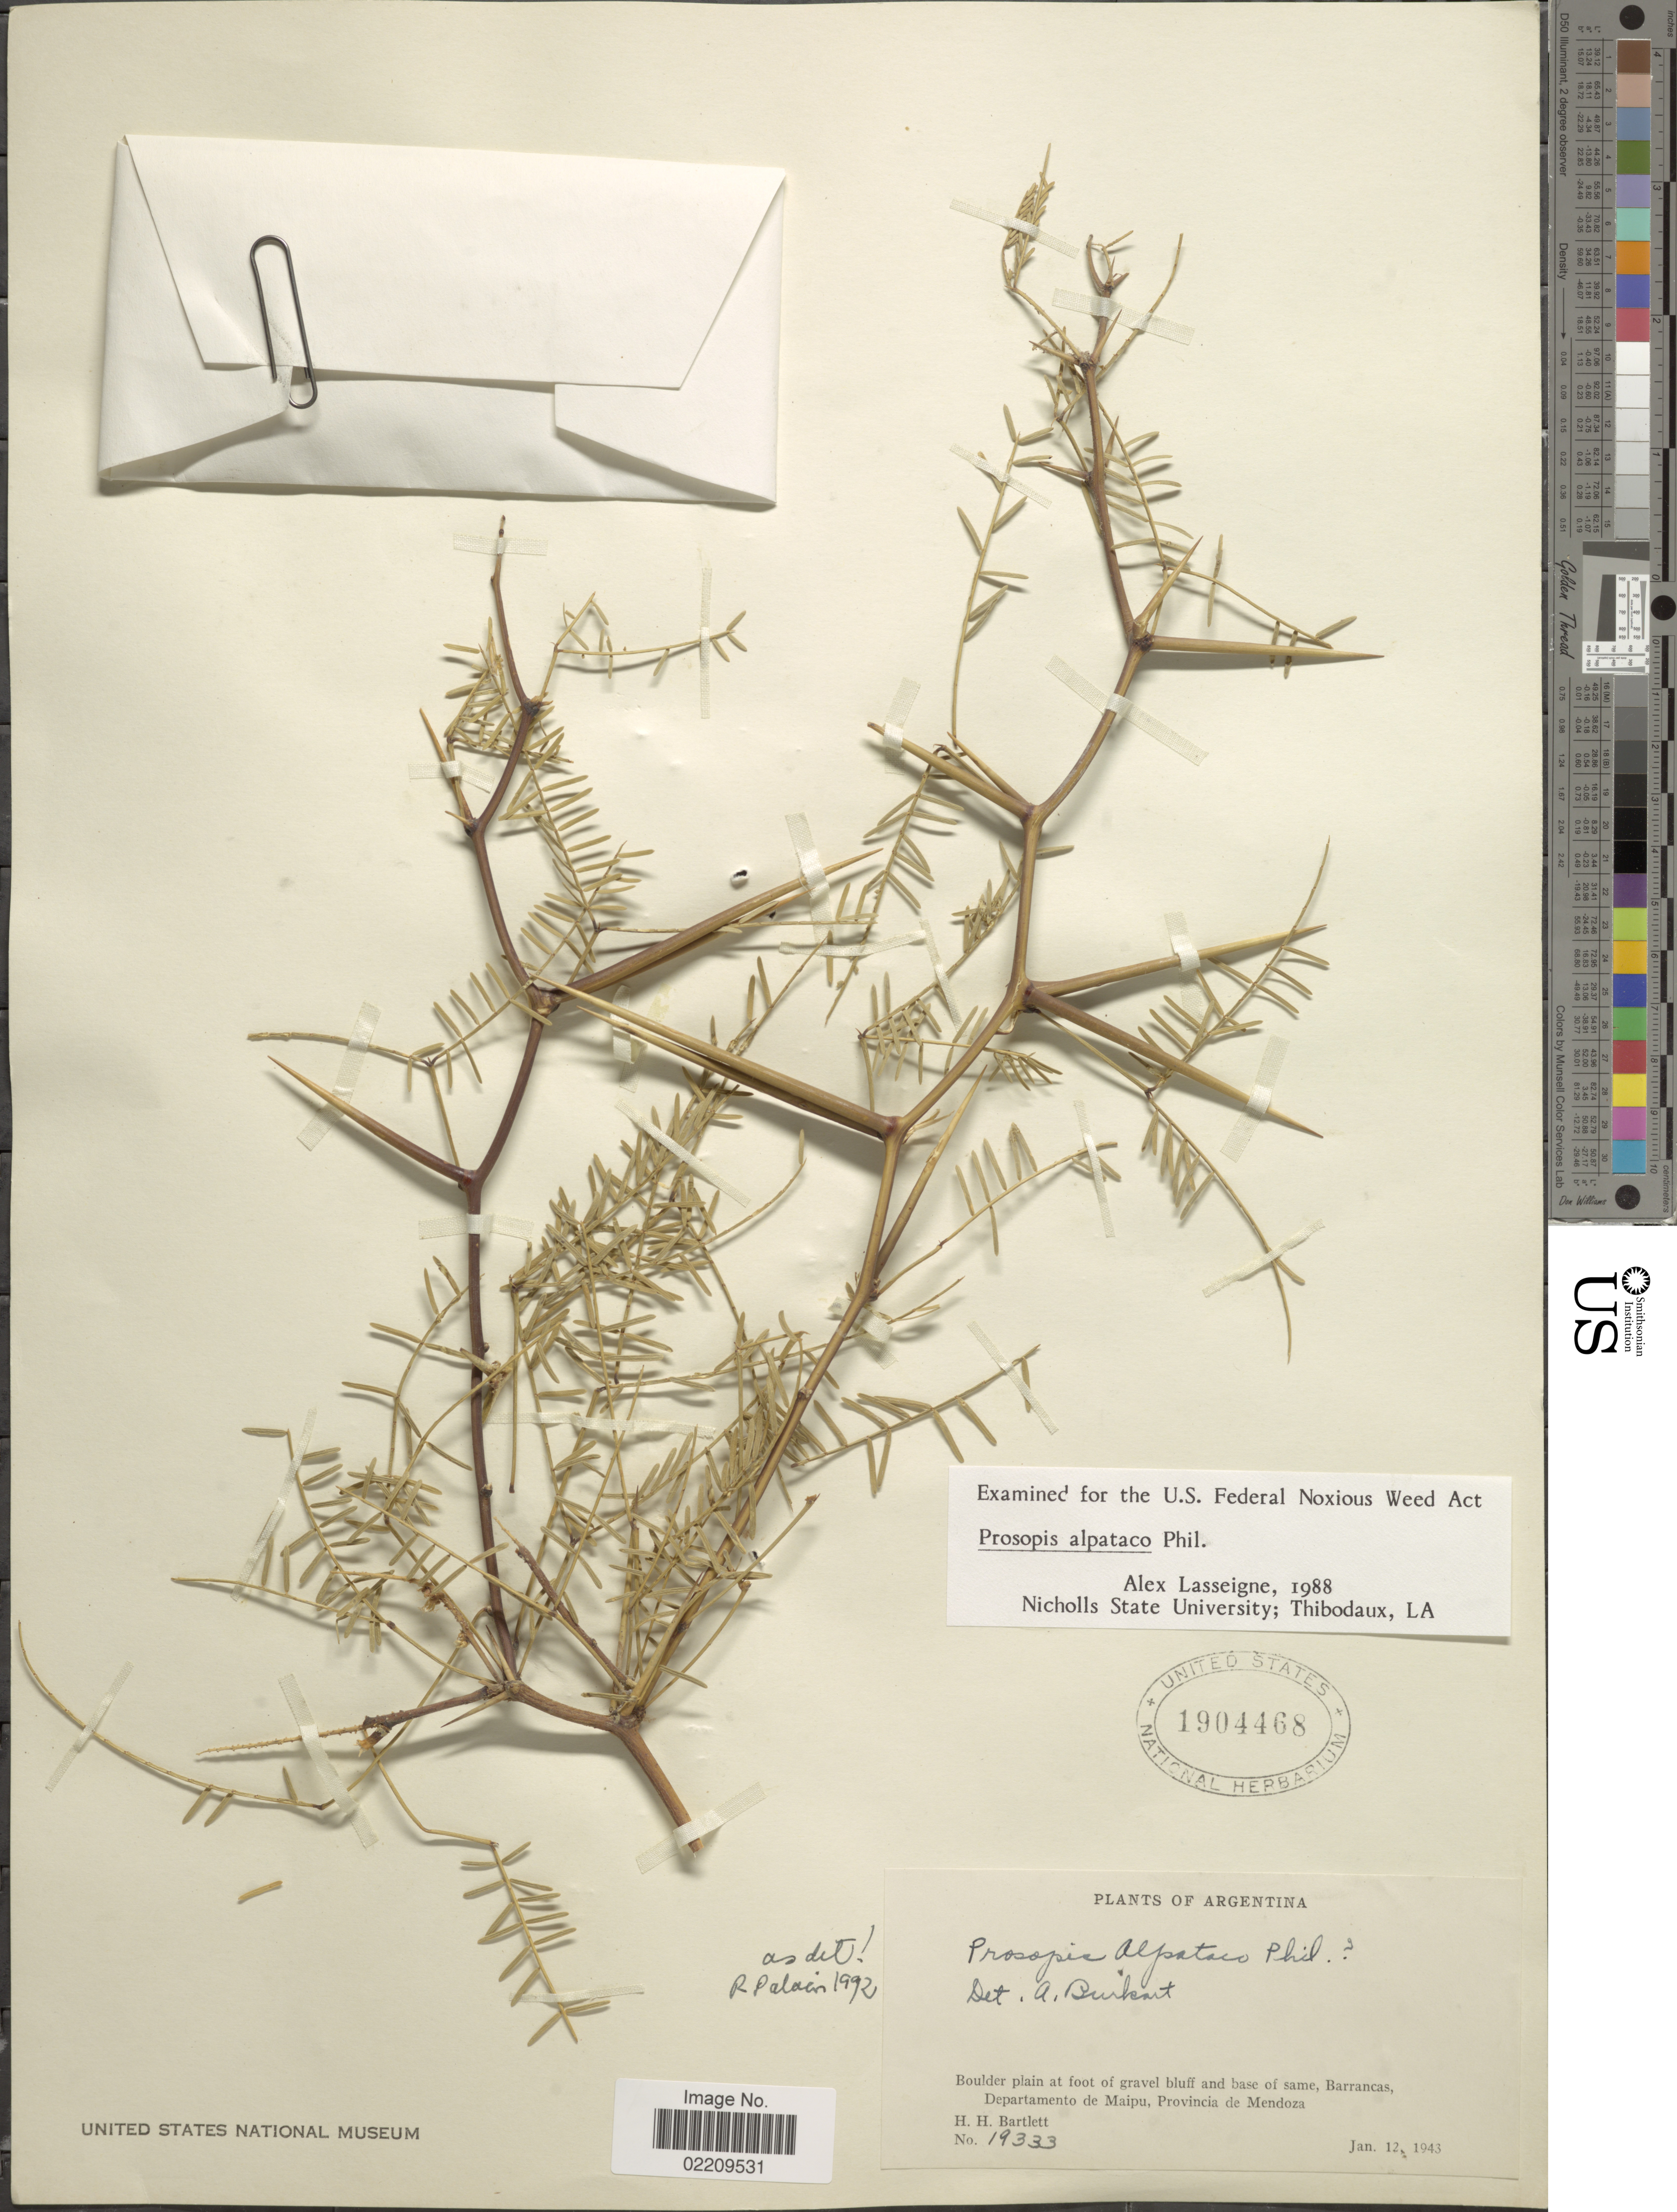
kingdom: Plantae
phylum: Tracheophyta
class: Magnoliopsida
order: Fabales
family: Fabaceae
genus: Neltuma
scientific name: Neltuma alpataco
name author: (Phil.) C. E. Hughes & G.P. Lewis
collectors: H. H. Bartlett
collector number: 19333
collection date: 1943-01-12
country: Argentina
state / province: Mendoza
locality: Boulder plain at foot of gravel bluff and base of same, Barrancas, Departamento de Maipu, Provencia de Mendoza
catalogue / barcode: US 1904468